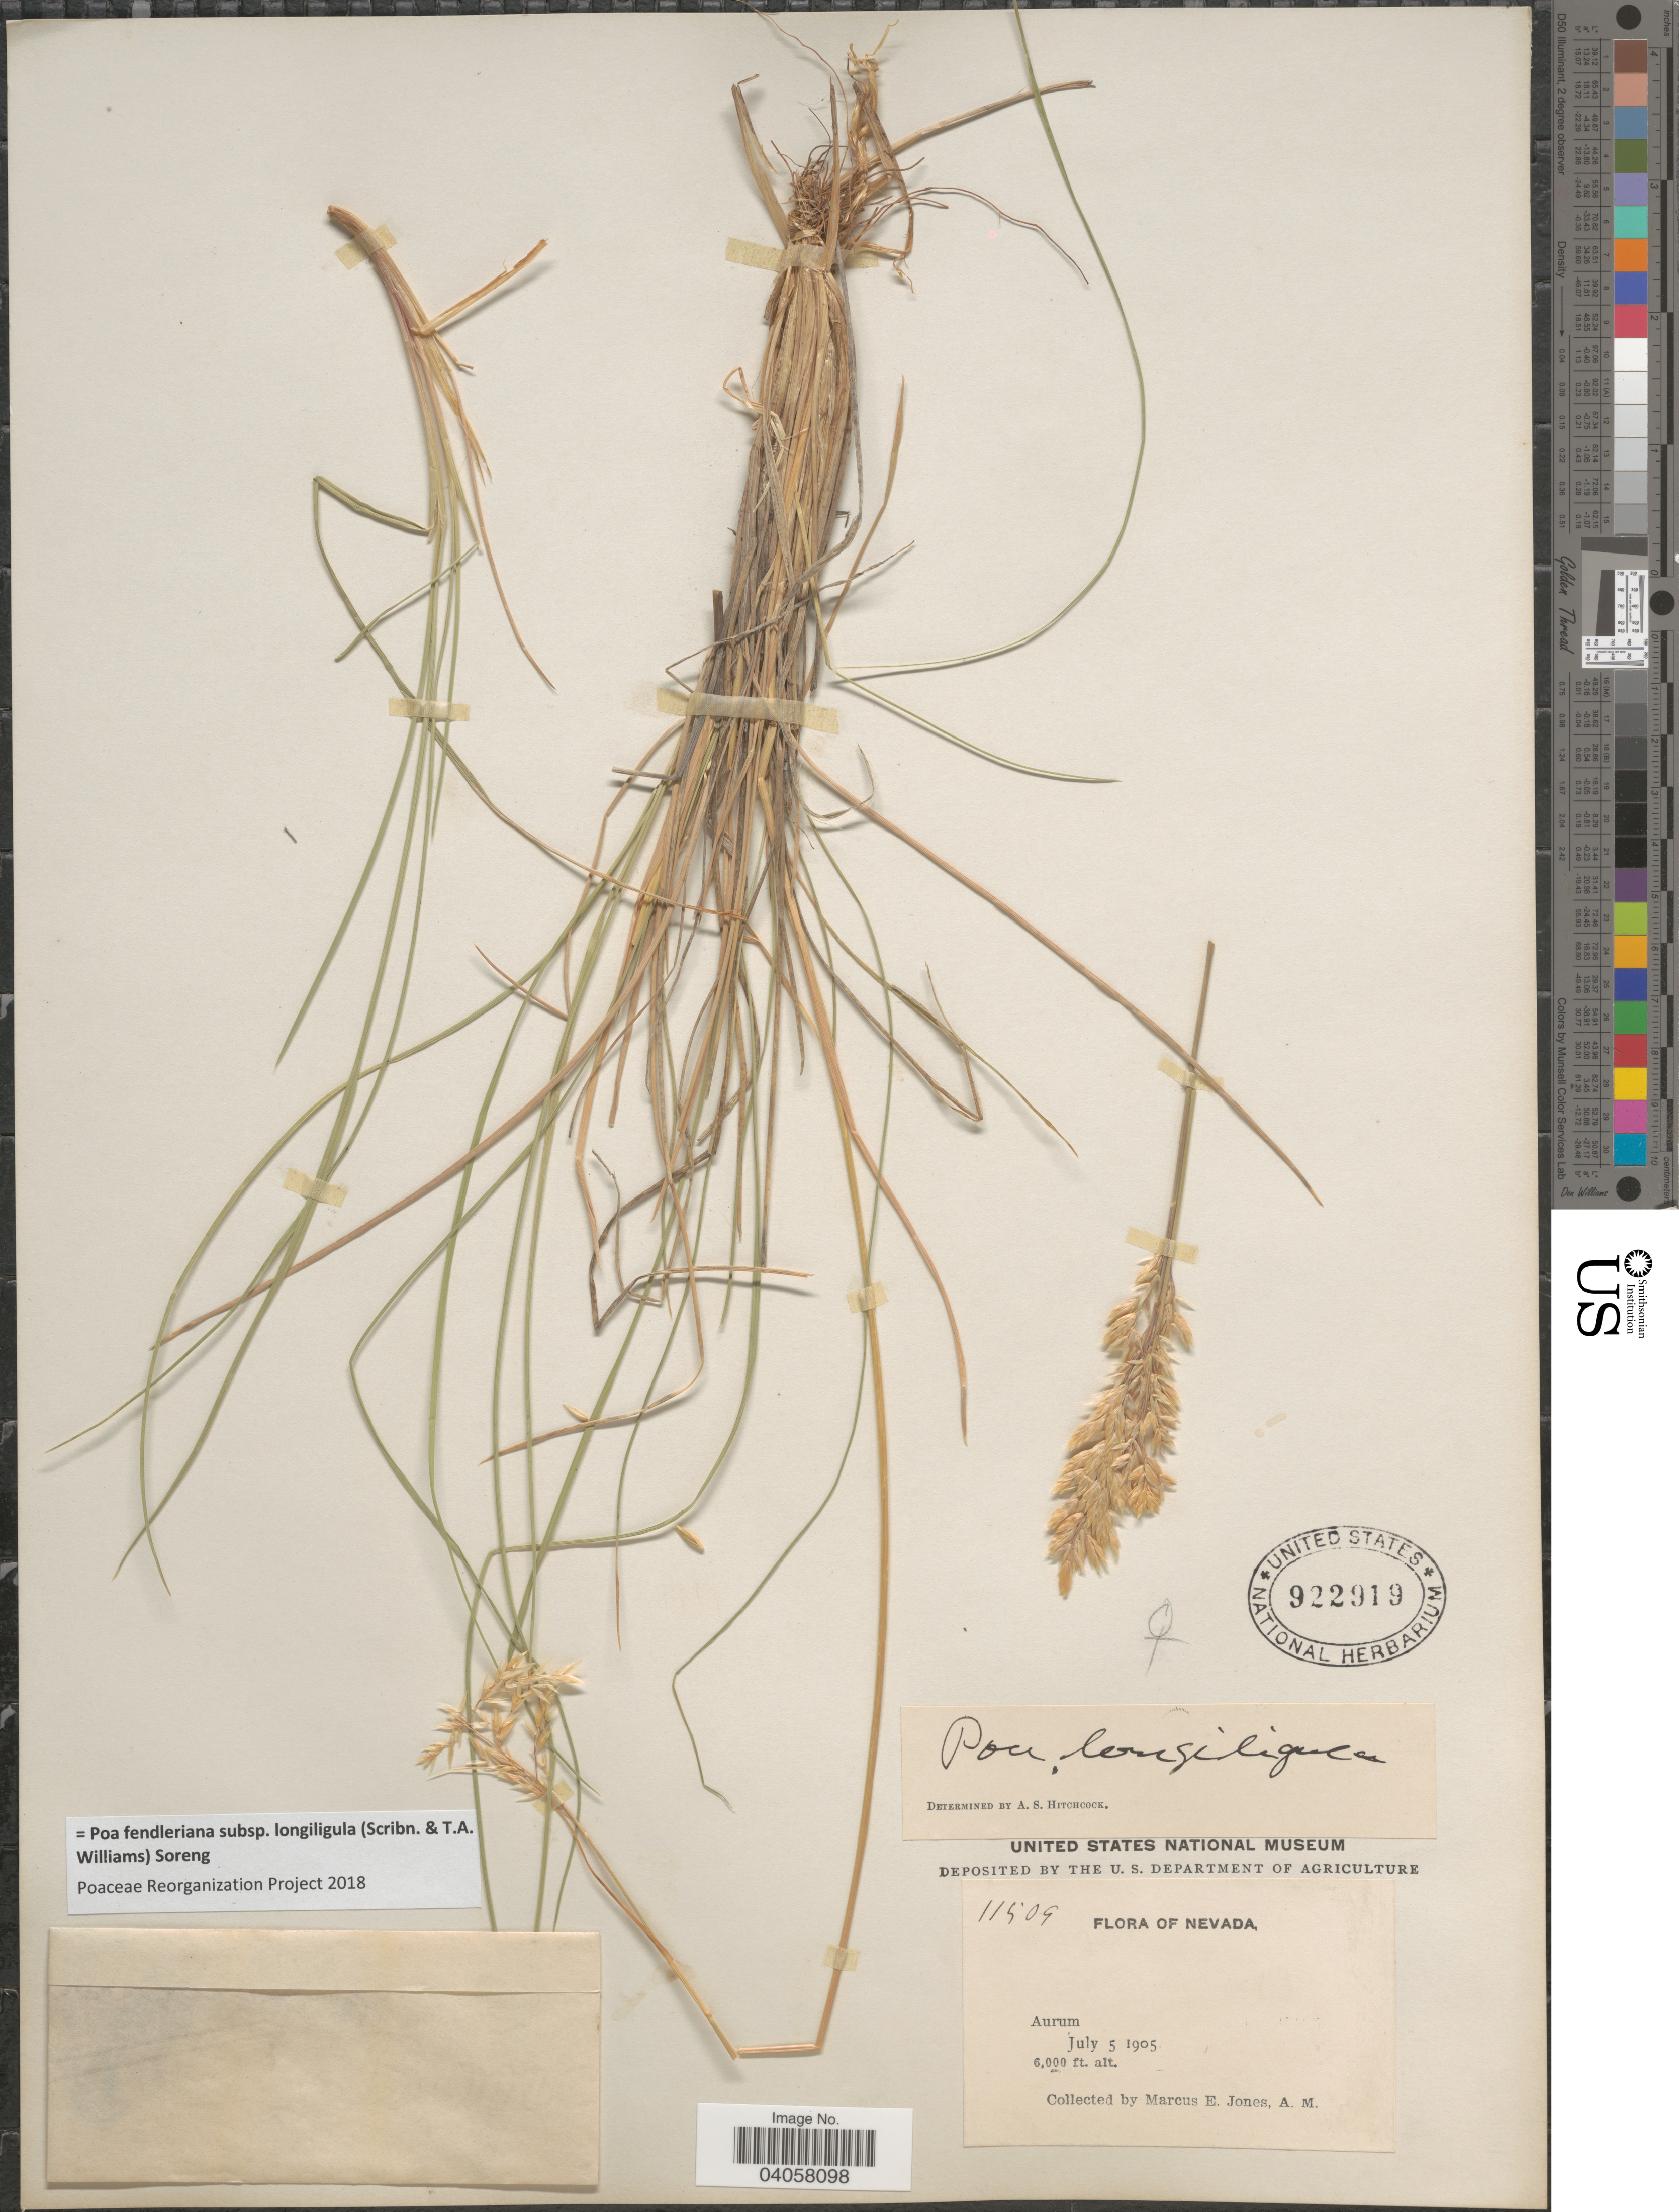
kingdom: Plantae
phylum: Tracheophyta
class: Liliopsida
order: Poales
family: Poaceae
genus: Poa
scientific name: Poa fendleriana subsp. longiligula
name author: (Scribn. & T.A. Williams) Soreng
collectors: M. E. Jones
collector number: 11509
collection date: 1905-07-05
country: United States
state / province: Nevada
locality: Aurum.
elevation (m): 1829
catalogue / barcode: US 922919